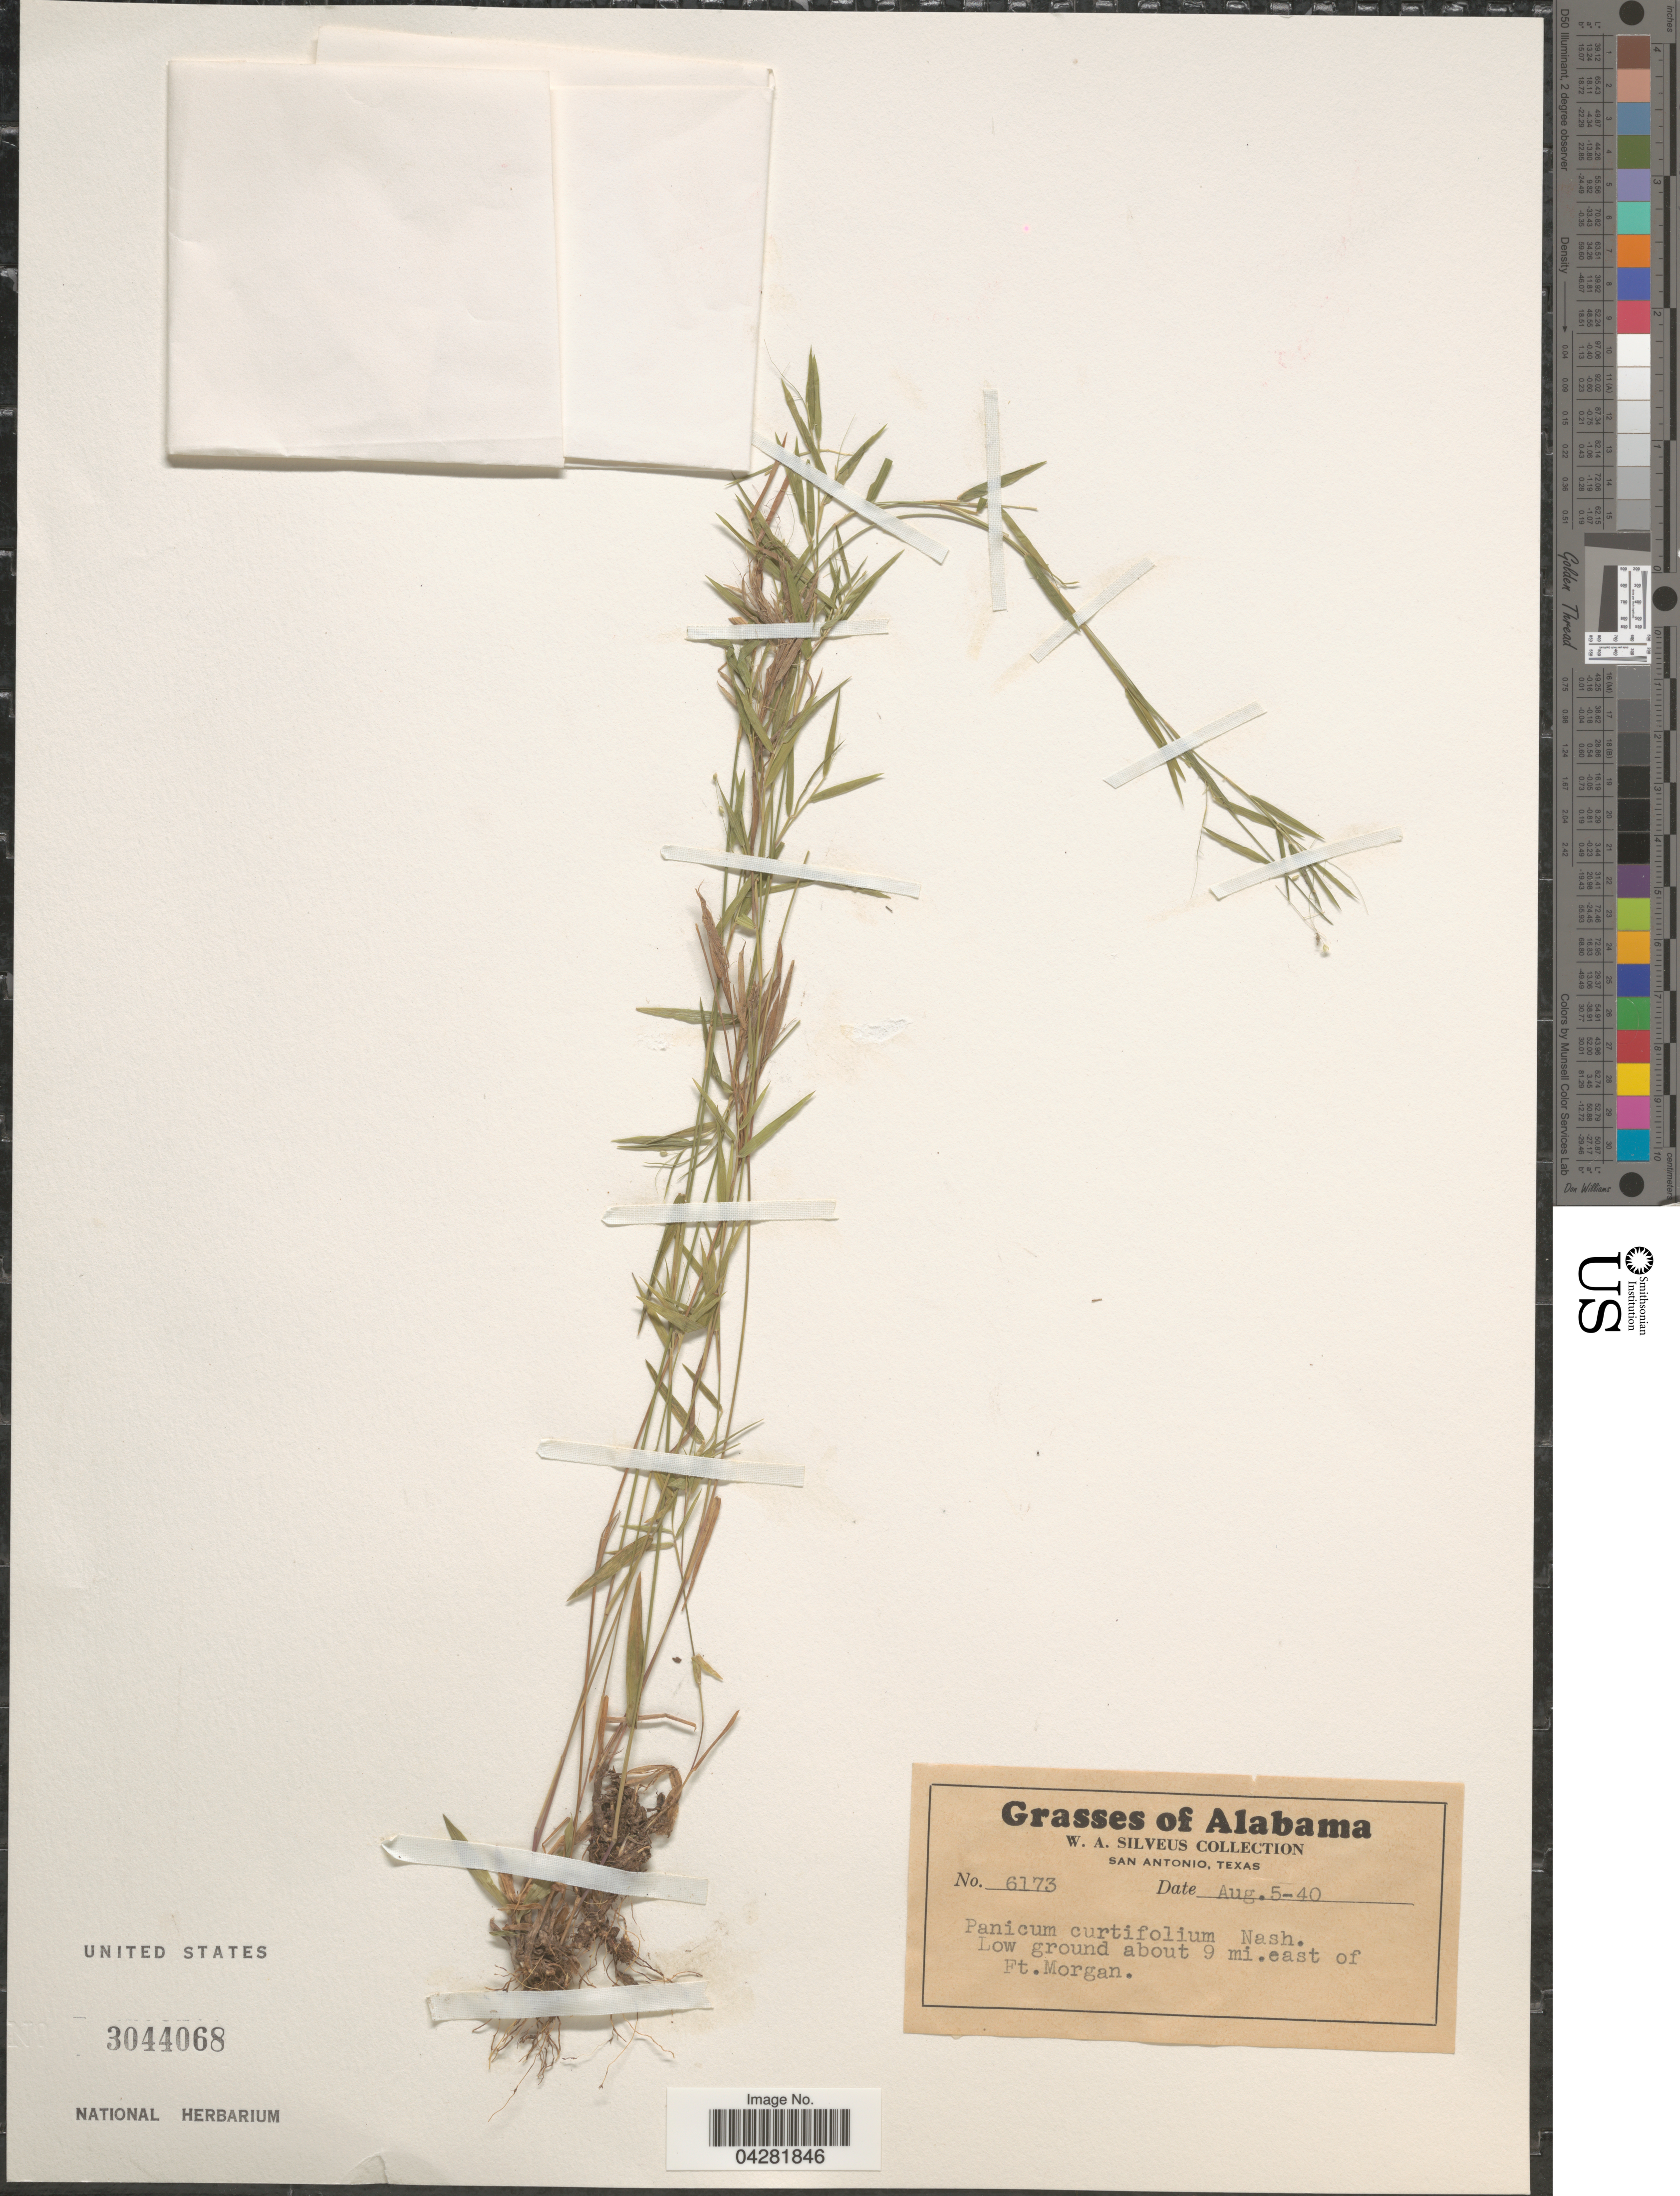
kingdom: Plantae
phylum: Tracheophyta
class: Liliopsida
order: Poales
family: Poaceae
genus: Dichanthelium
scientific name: Dichanthelium ensifolium var. ensifolium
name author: (Baldwin ex Elliot) Gould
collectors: W. Silveus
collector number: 6173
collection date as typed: Transcribed d/m/y: 5/8/40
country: United States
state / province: Alabama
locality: Low ground about 9 mi. east of Ft. Morgan.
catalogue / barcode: US 3044068